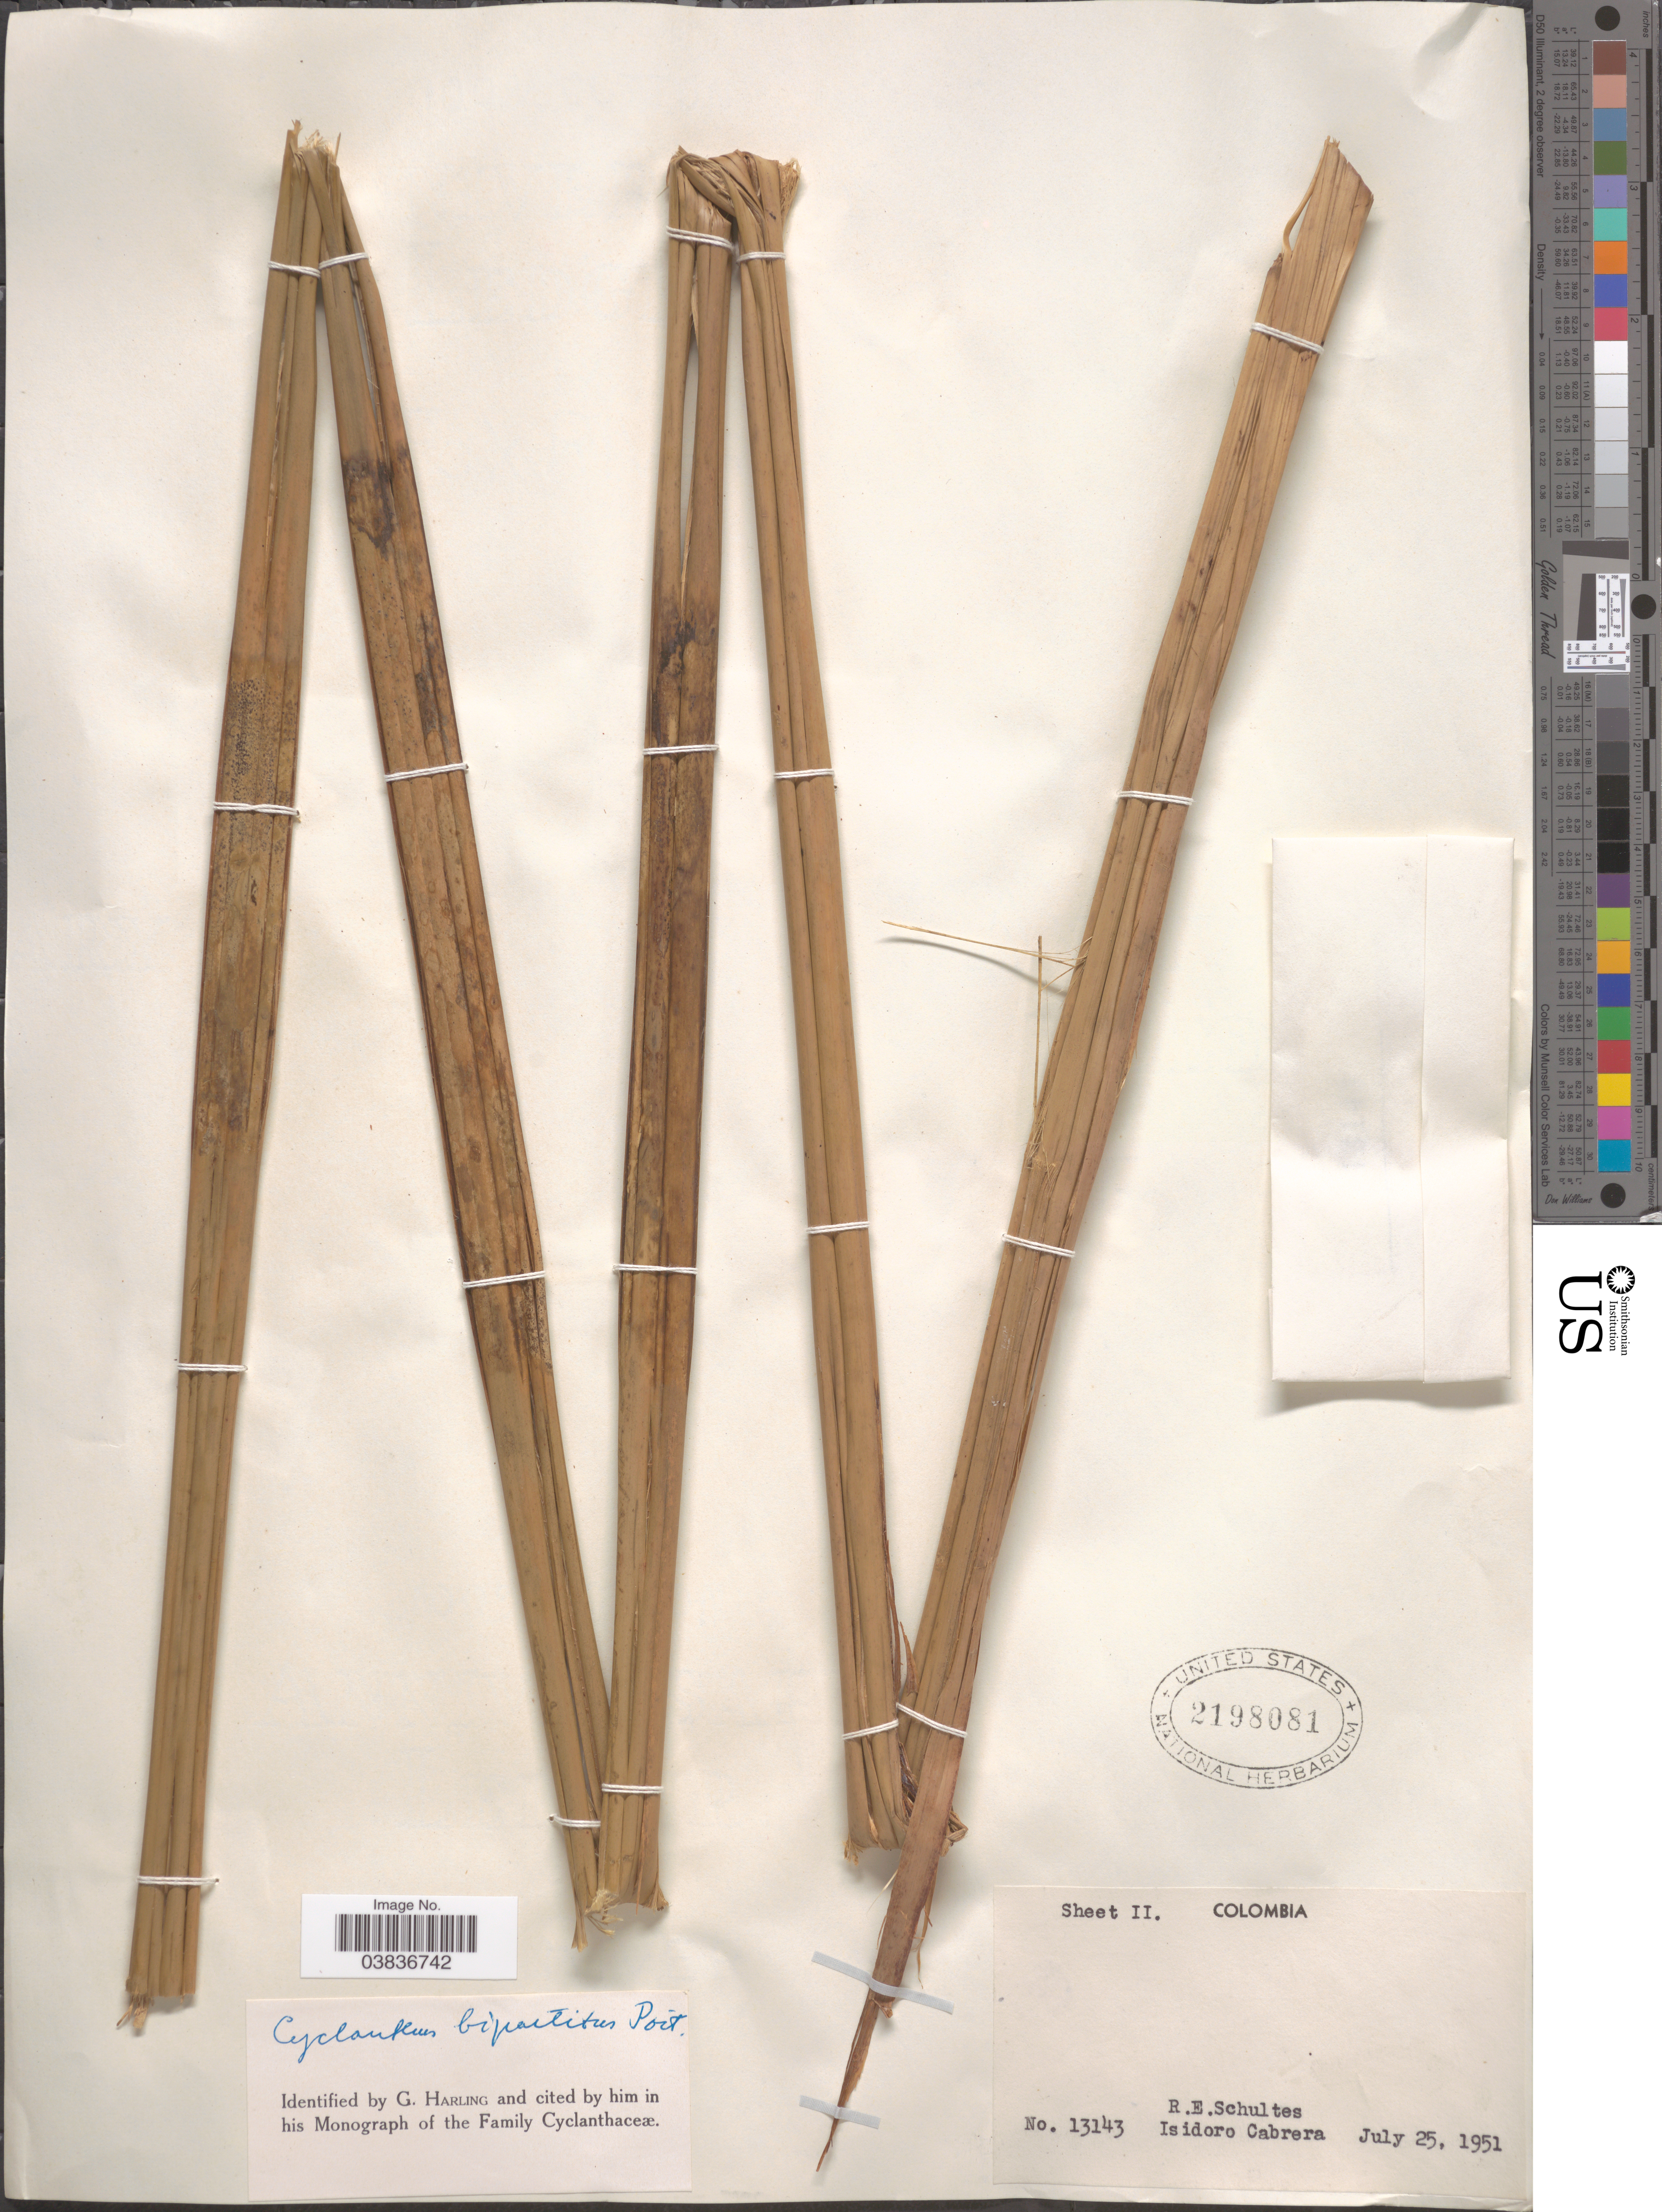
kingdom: Plantae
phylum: Tracheophyta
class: Liliopsida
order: Pandanales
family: Cyclanthaceae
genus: Cyclanthus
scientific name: Cyclanthus bipartitus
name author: Poit. ex A. Rich.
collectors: R. E. Schultes & I. Cabrera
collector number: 13143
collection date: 1951-07-25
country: Colombia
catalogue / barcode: US 2198081